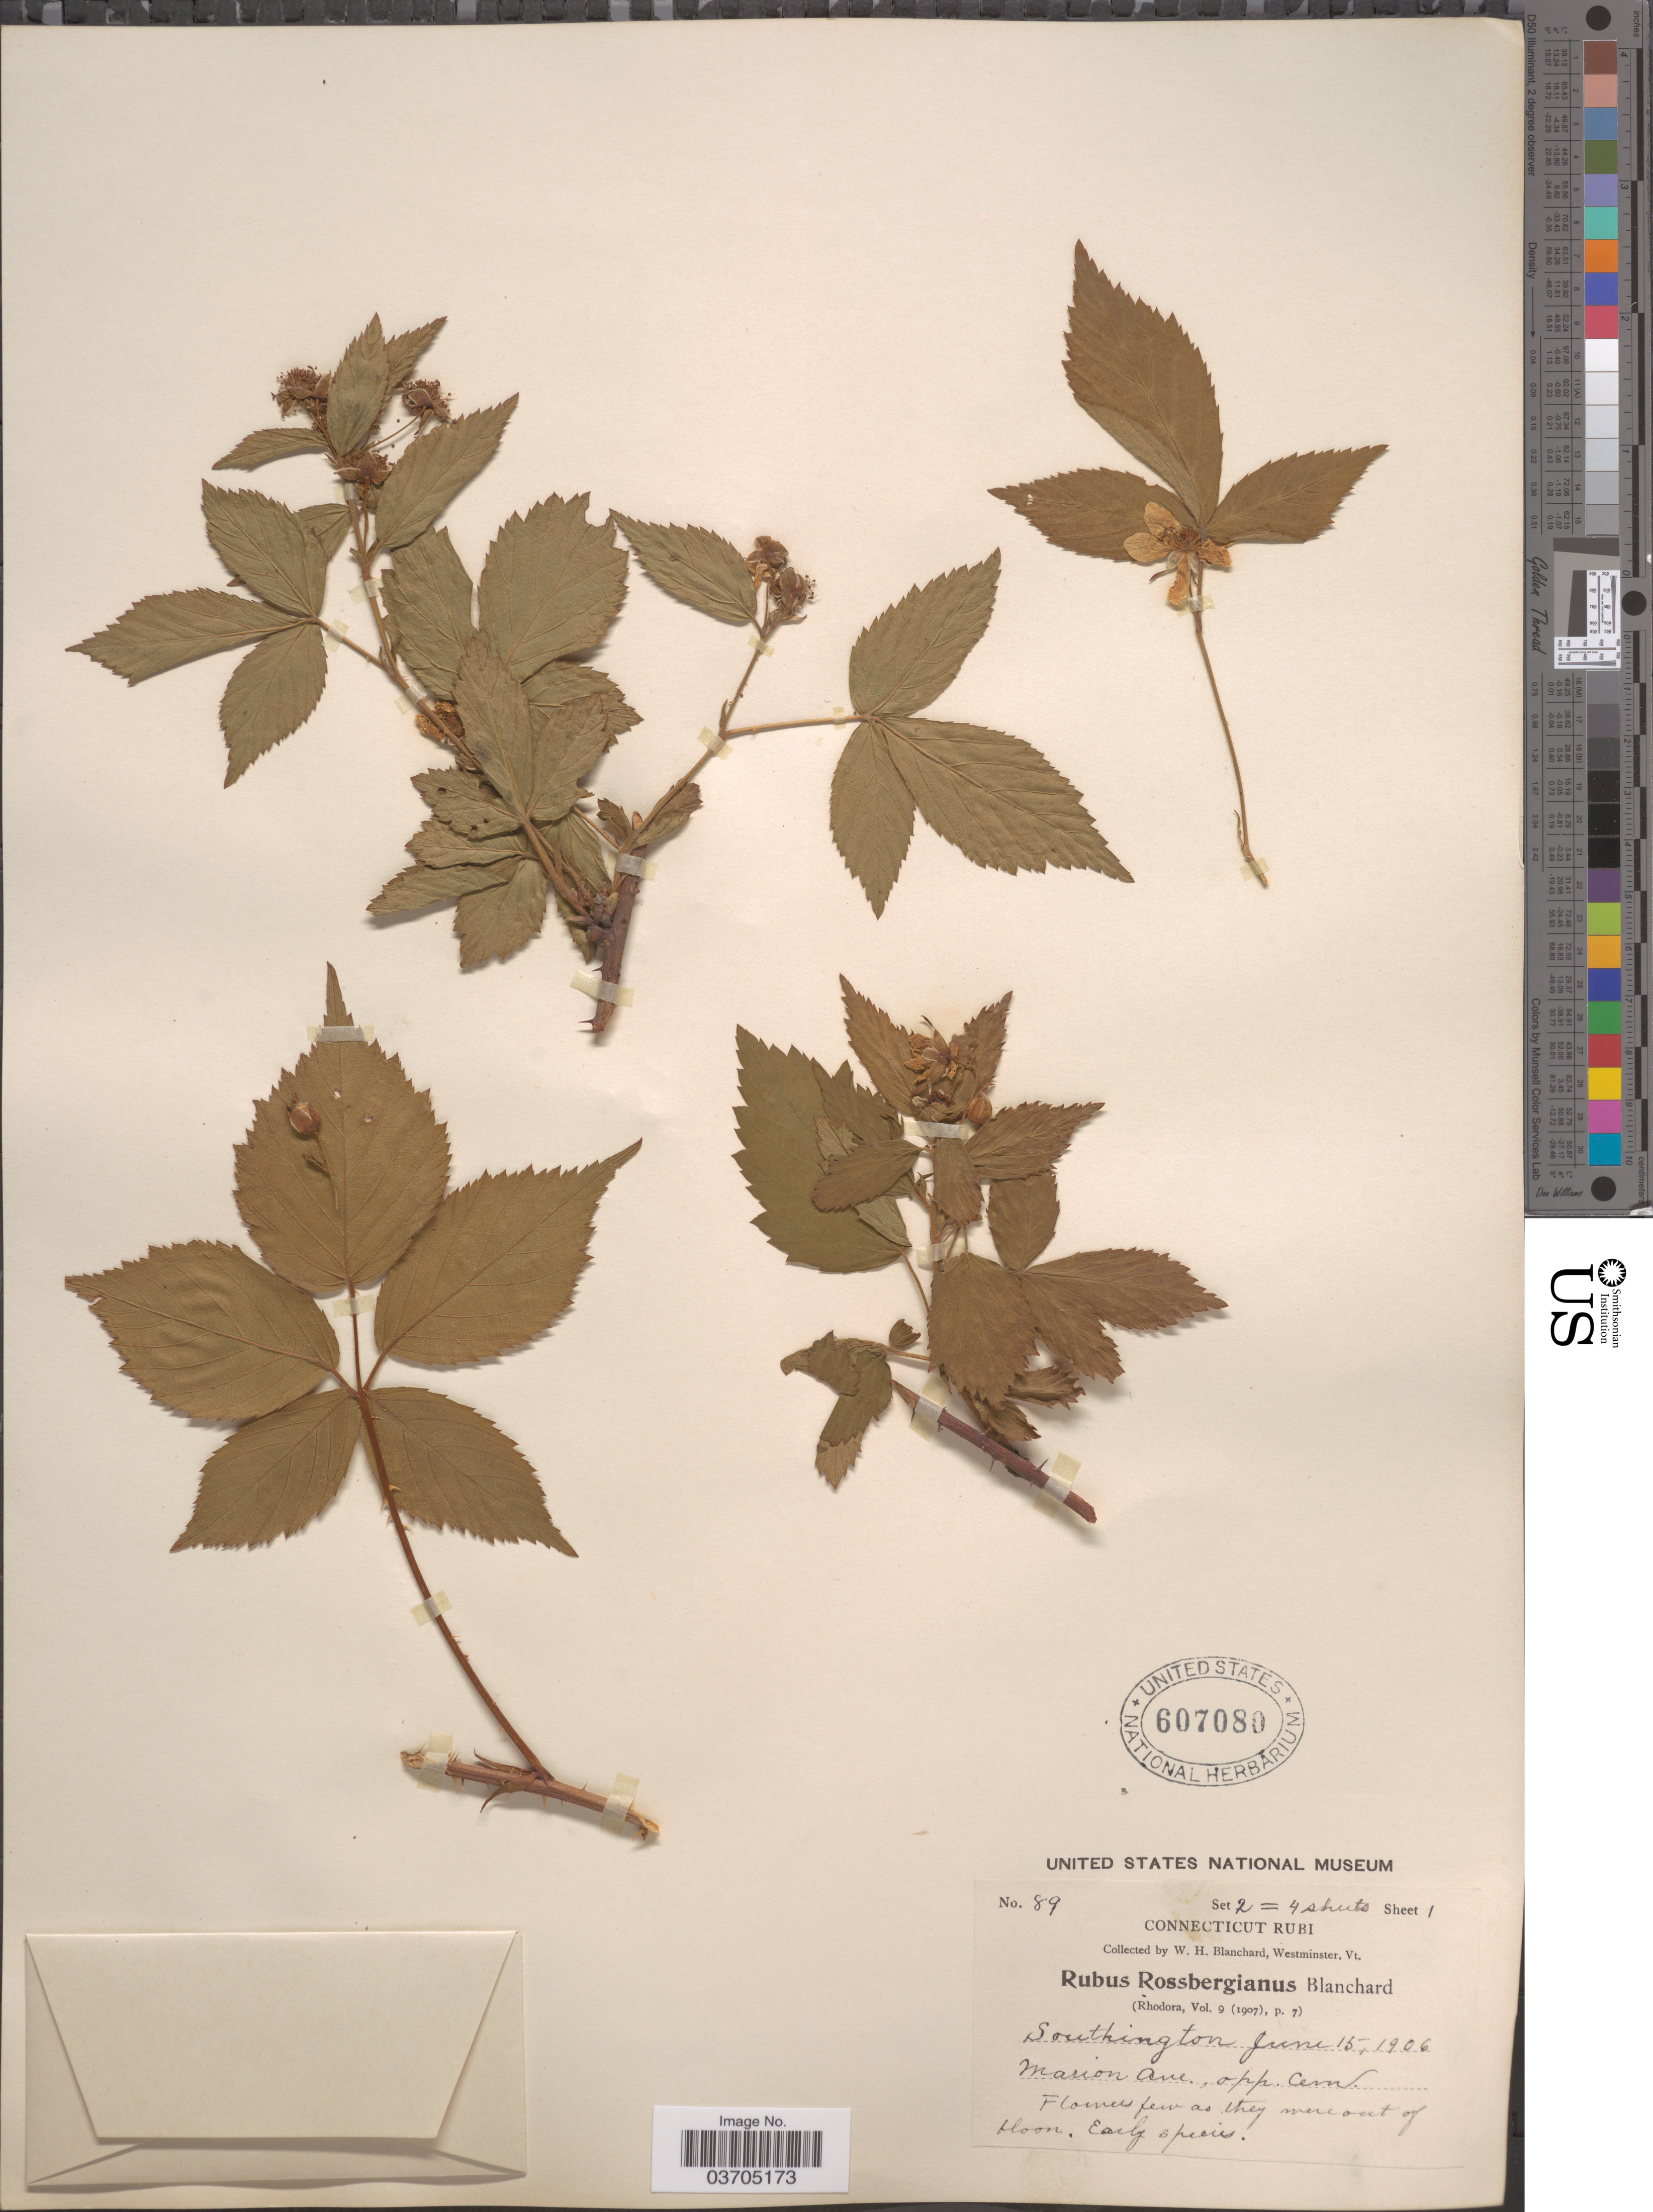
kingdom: Plantae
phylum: Tracheophyta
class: Magnoliopsida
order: Rosales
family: Rosaceae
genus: Rubus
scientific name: Rubus frondosus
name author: Bigelow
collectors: W. H. Blanchard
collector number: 89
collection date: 1906-06-15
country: United States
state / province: Connecticut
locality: Southington. Marion Ave., opp Cem.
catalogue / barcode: US 607080